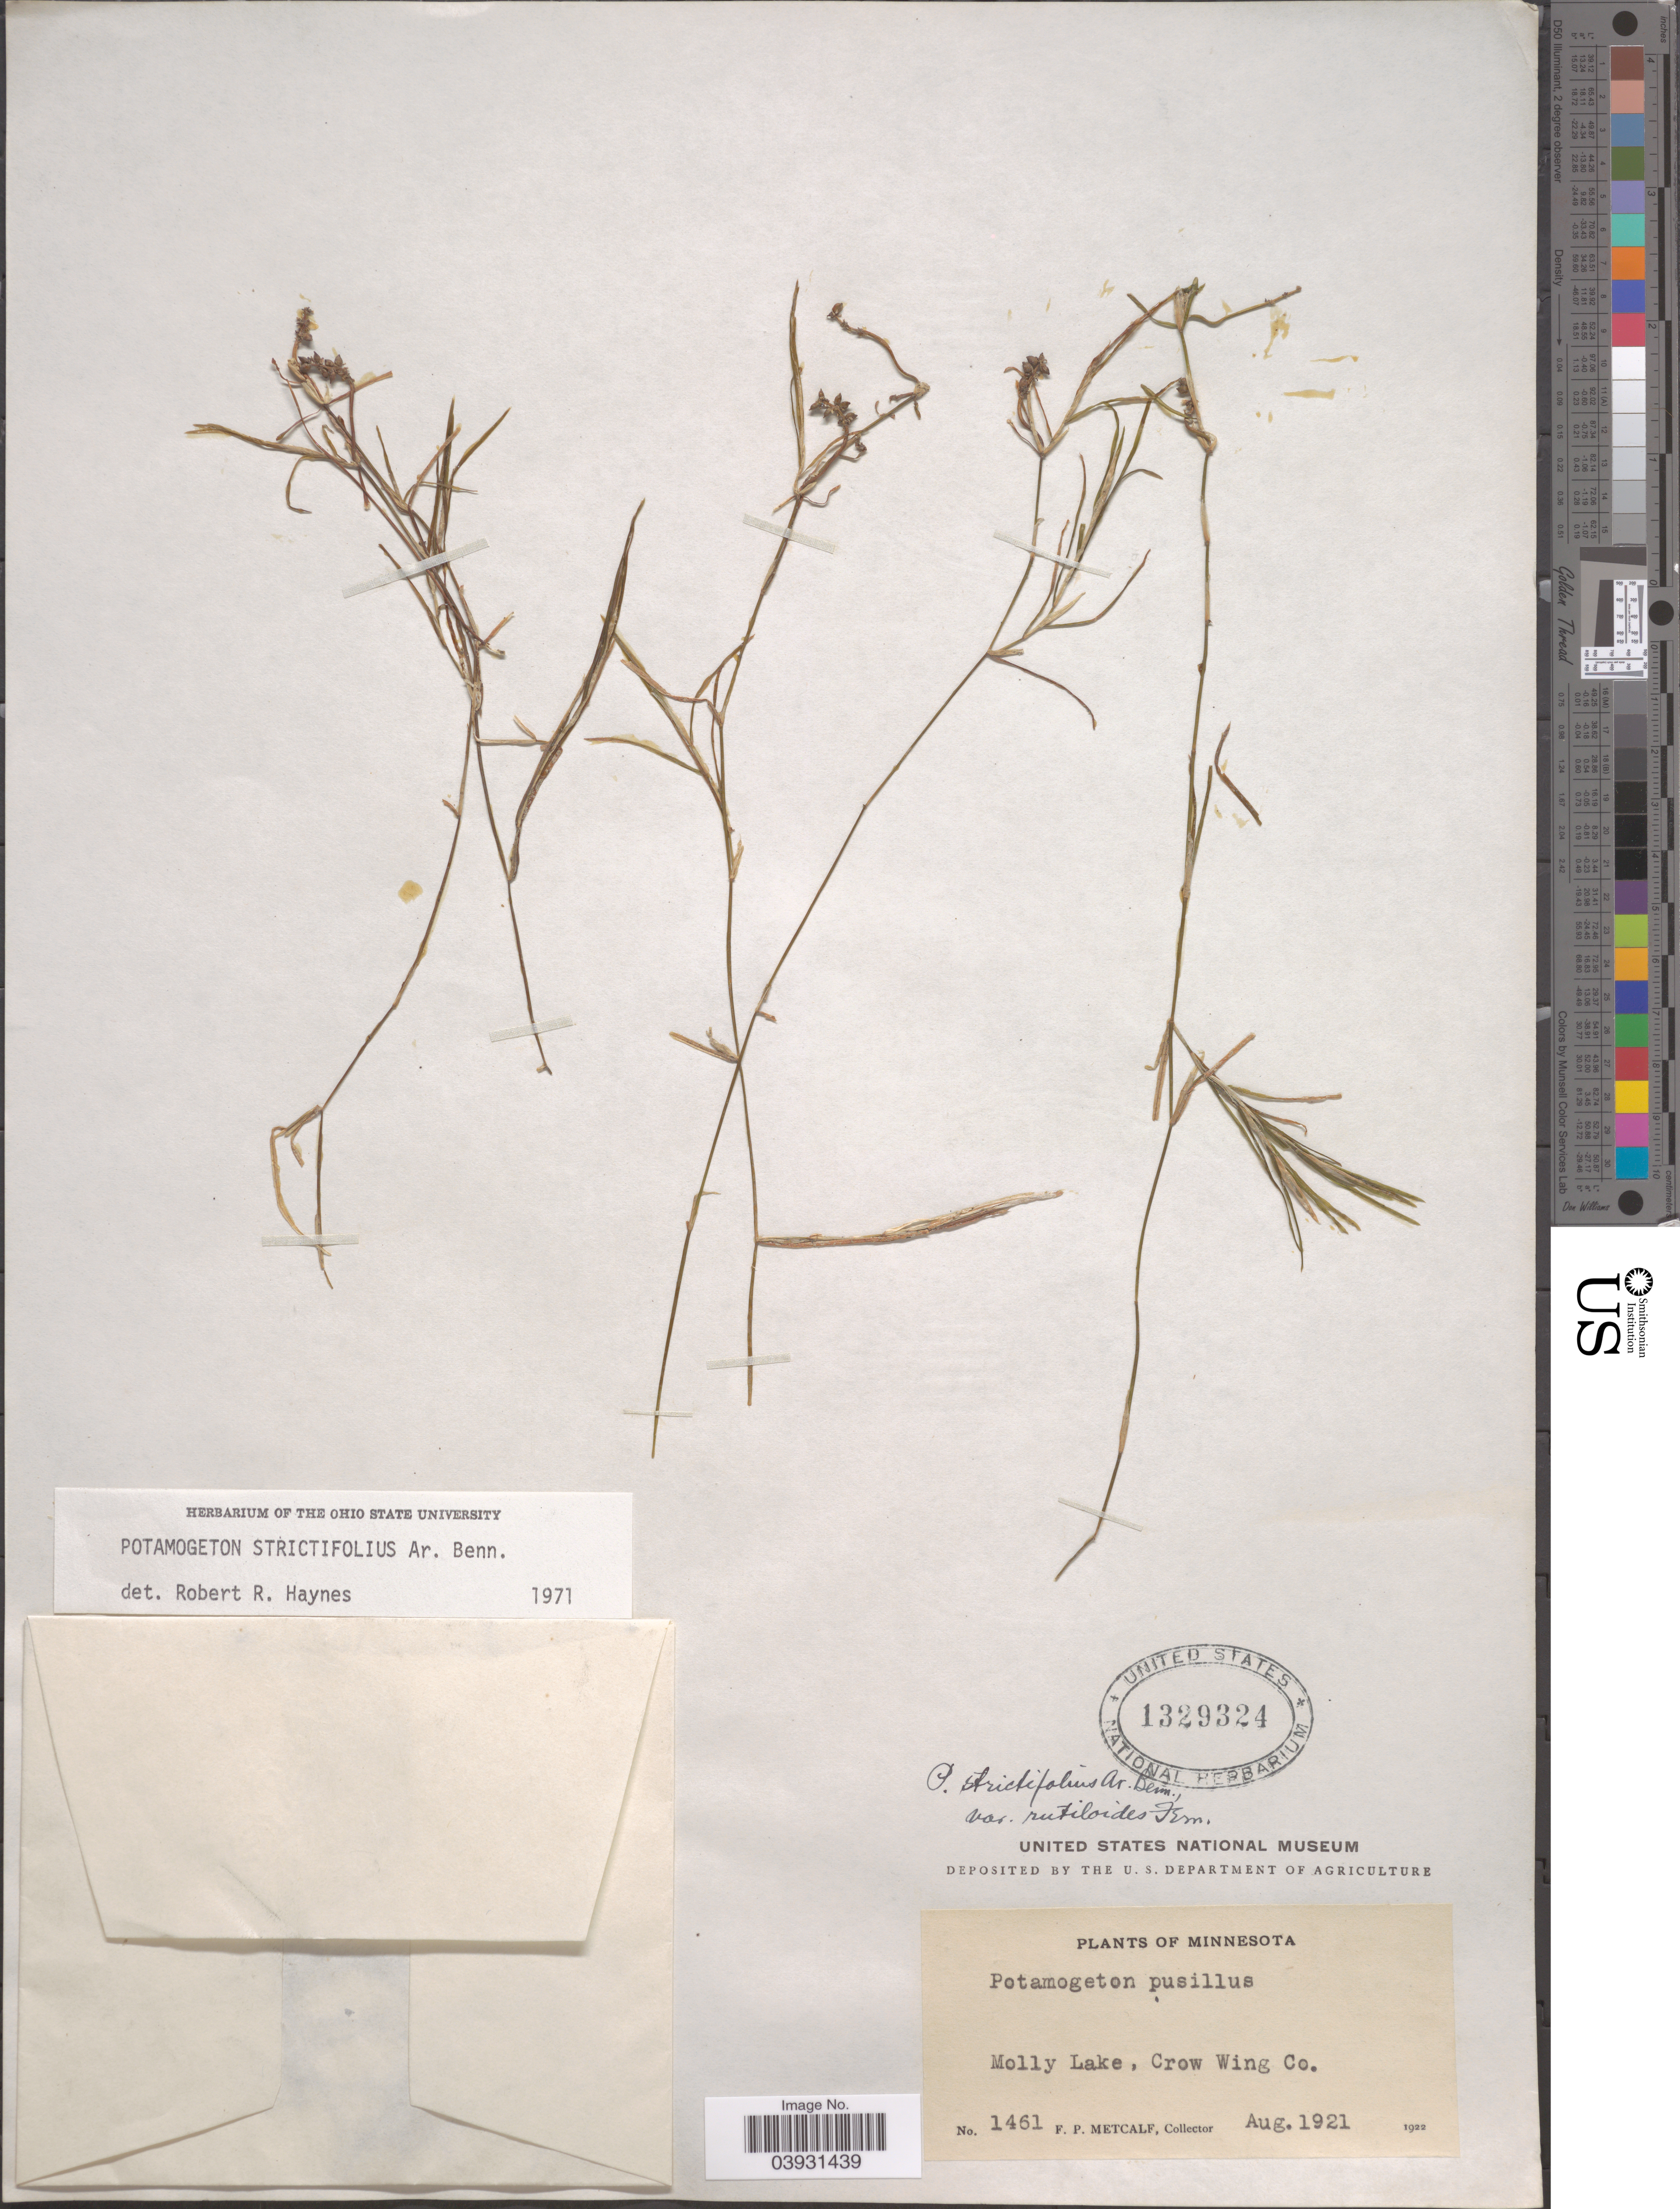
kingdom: Plantae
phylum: Tracheophyta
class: Liliopsida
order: Alismatales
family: Potamogetonaceae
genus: Potamogeton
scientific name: Potamogeton strictifolius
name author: A. Benn.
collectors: F. Metcalf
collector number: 1461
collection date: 1921-08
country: United States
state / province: Minnesota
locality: Molly Lake, Crow Wing Co.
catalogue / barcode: US 1329324